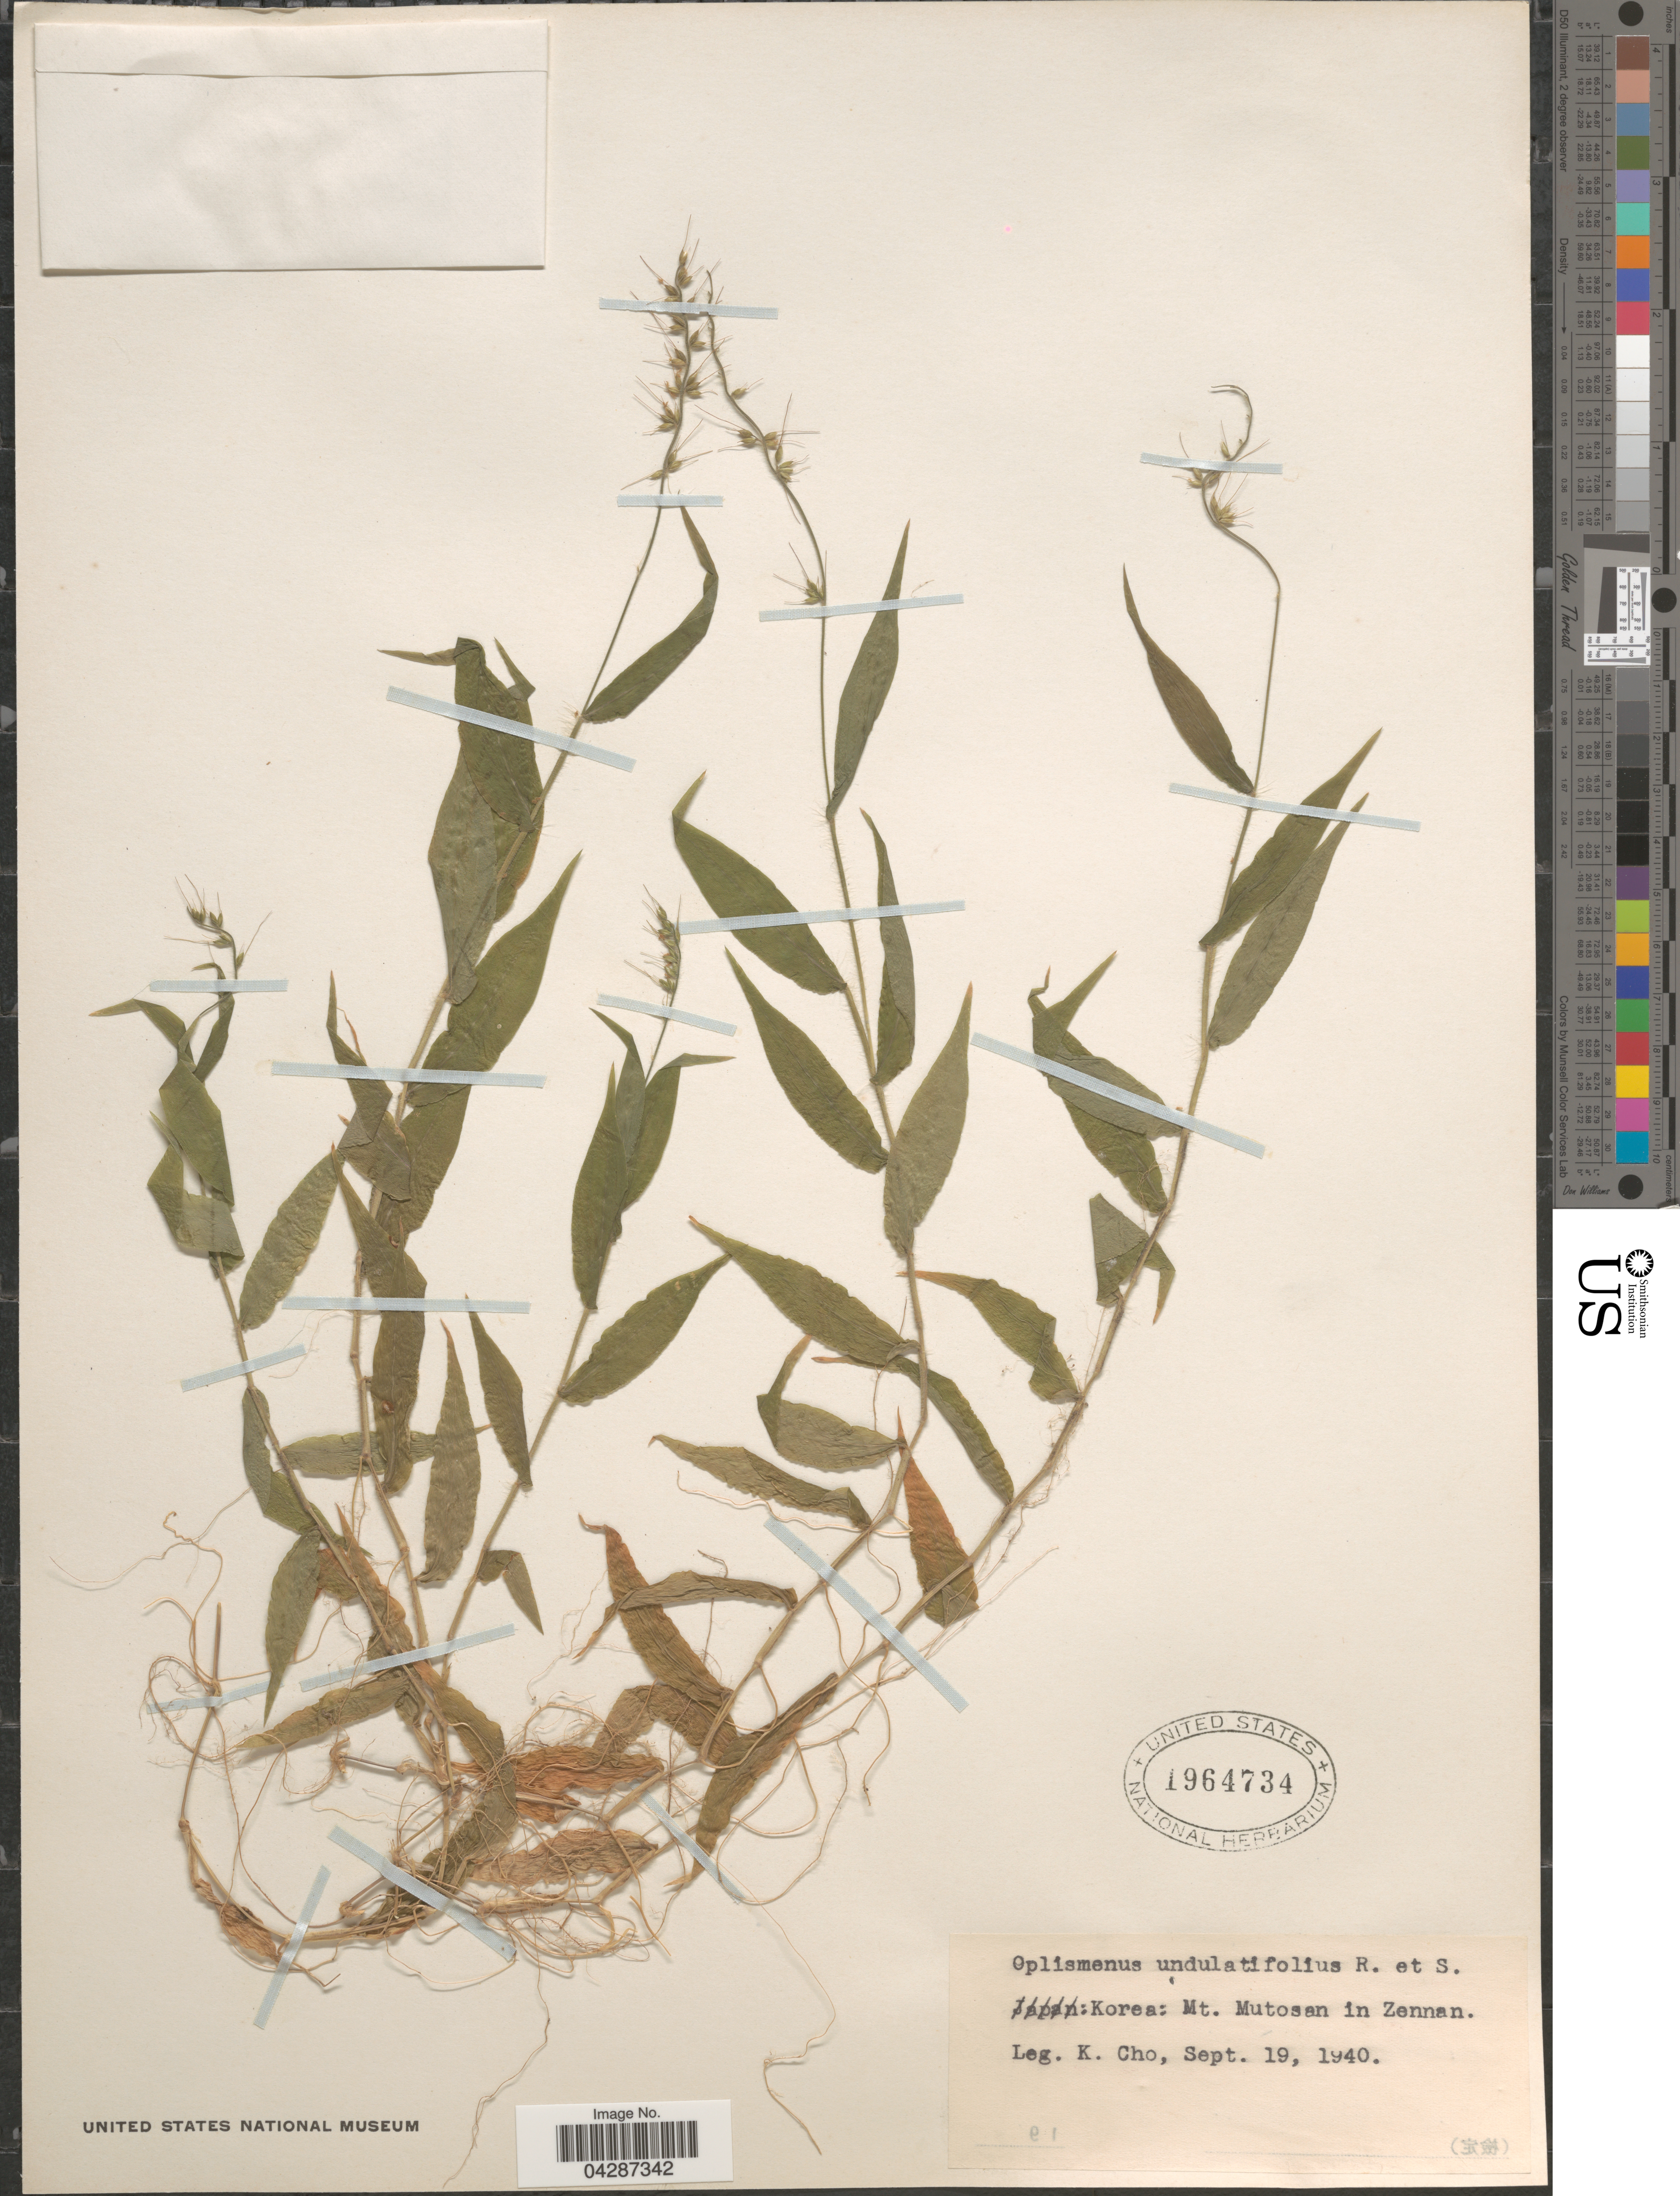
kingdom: Plantae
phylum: Tracheophyta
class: Liliopsida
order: Poales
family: Poaceae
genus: Oplismenus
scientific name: Oplismenus compositus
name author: (L.) P. Beauv.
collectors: K. Chô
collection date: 1940-09-19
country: North Korea / South Korea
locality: Mt. Mutosan in Zennan.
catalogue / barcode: US 1964734